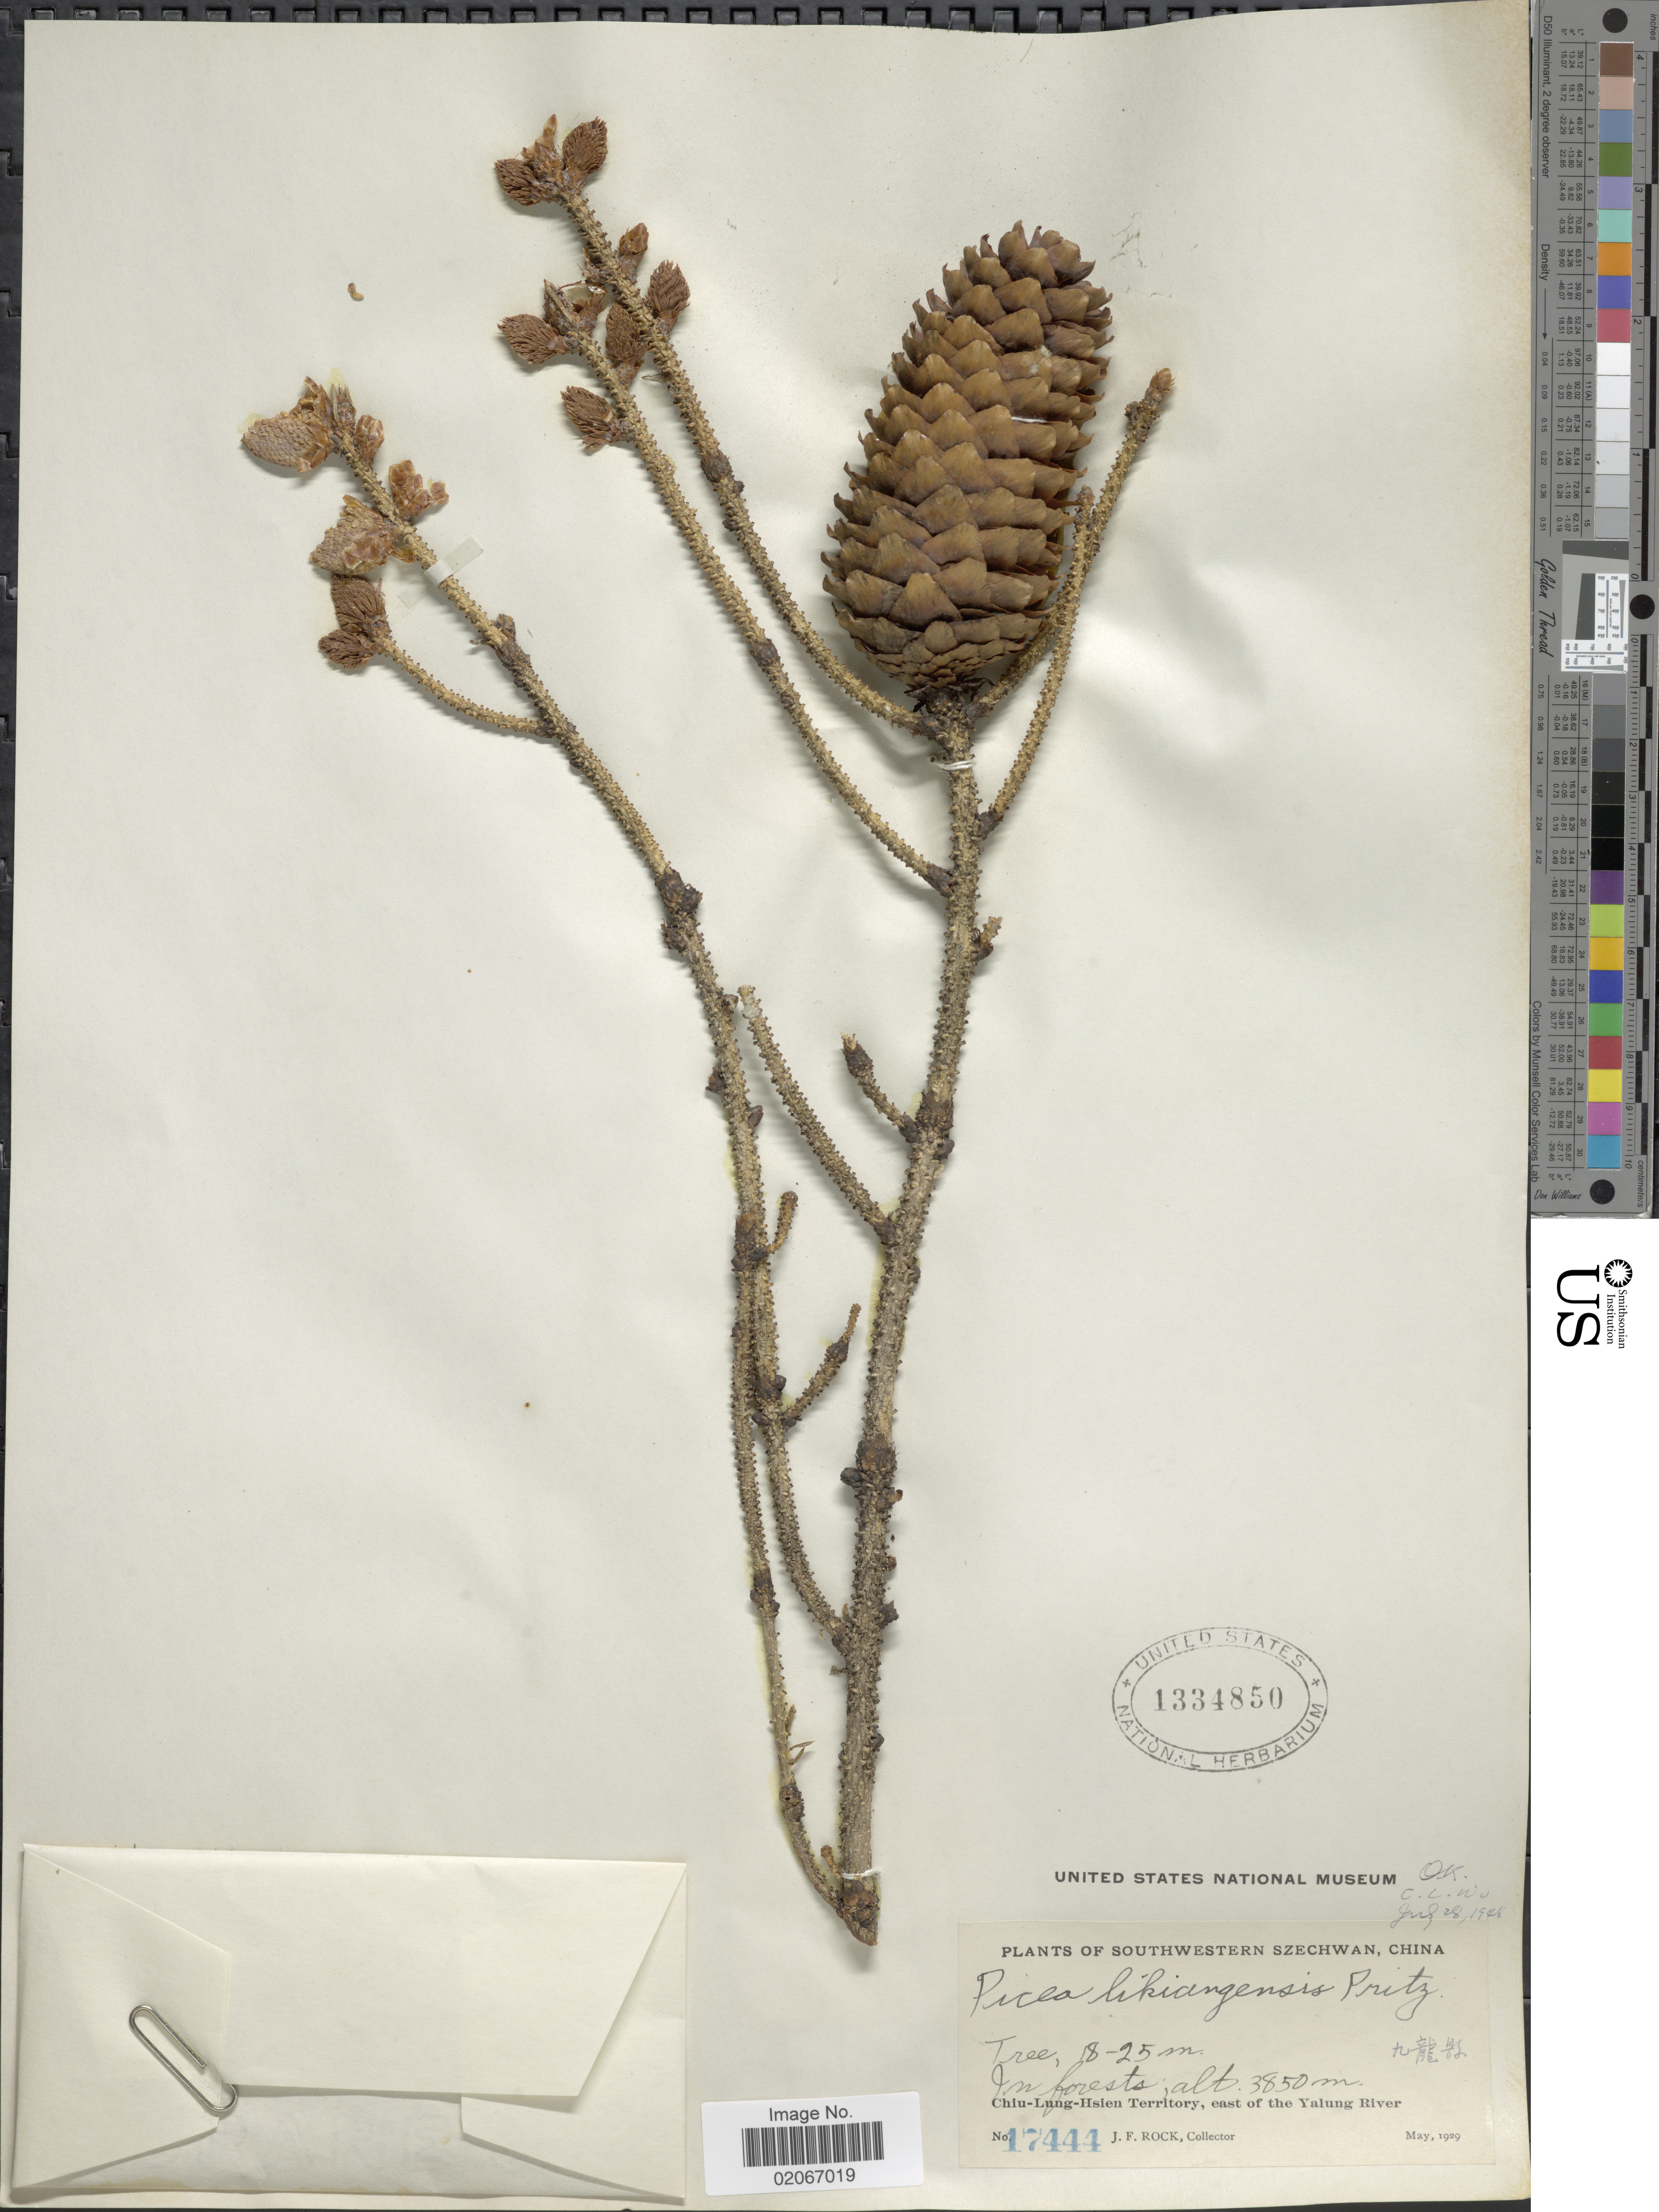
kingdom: Plantae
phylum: Tracheophyta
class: Pinopsida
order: Pinales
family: Pinaceae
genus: Picea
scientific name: Picea likiangensis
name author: (Franch.) E. Pritz.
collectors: J. Rock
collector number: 17444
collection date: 1929-05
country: China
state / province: Sichuan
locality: Southwestern Szechwan. In forests, Chiu- Lung- Hsien Territory, east of the Yalung River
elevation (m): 3850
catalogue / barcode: US 1334850